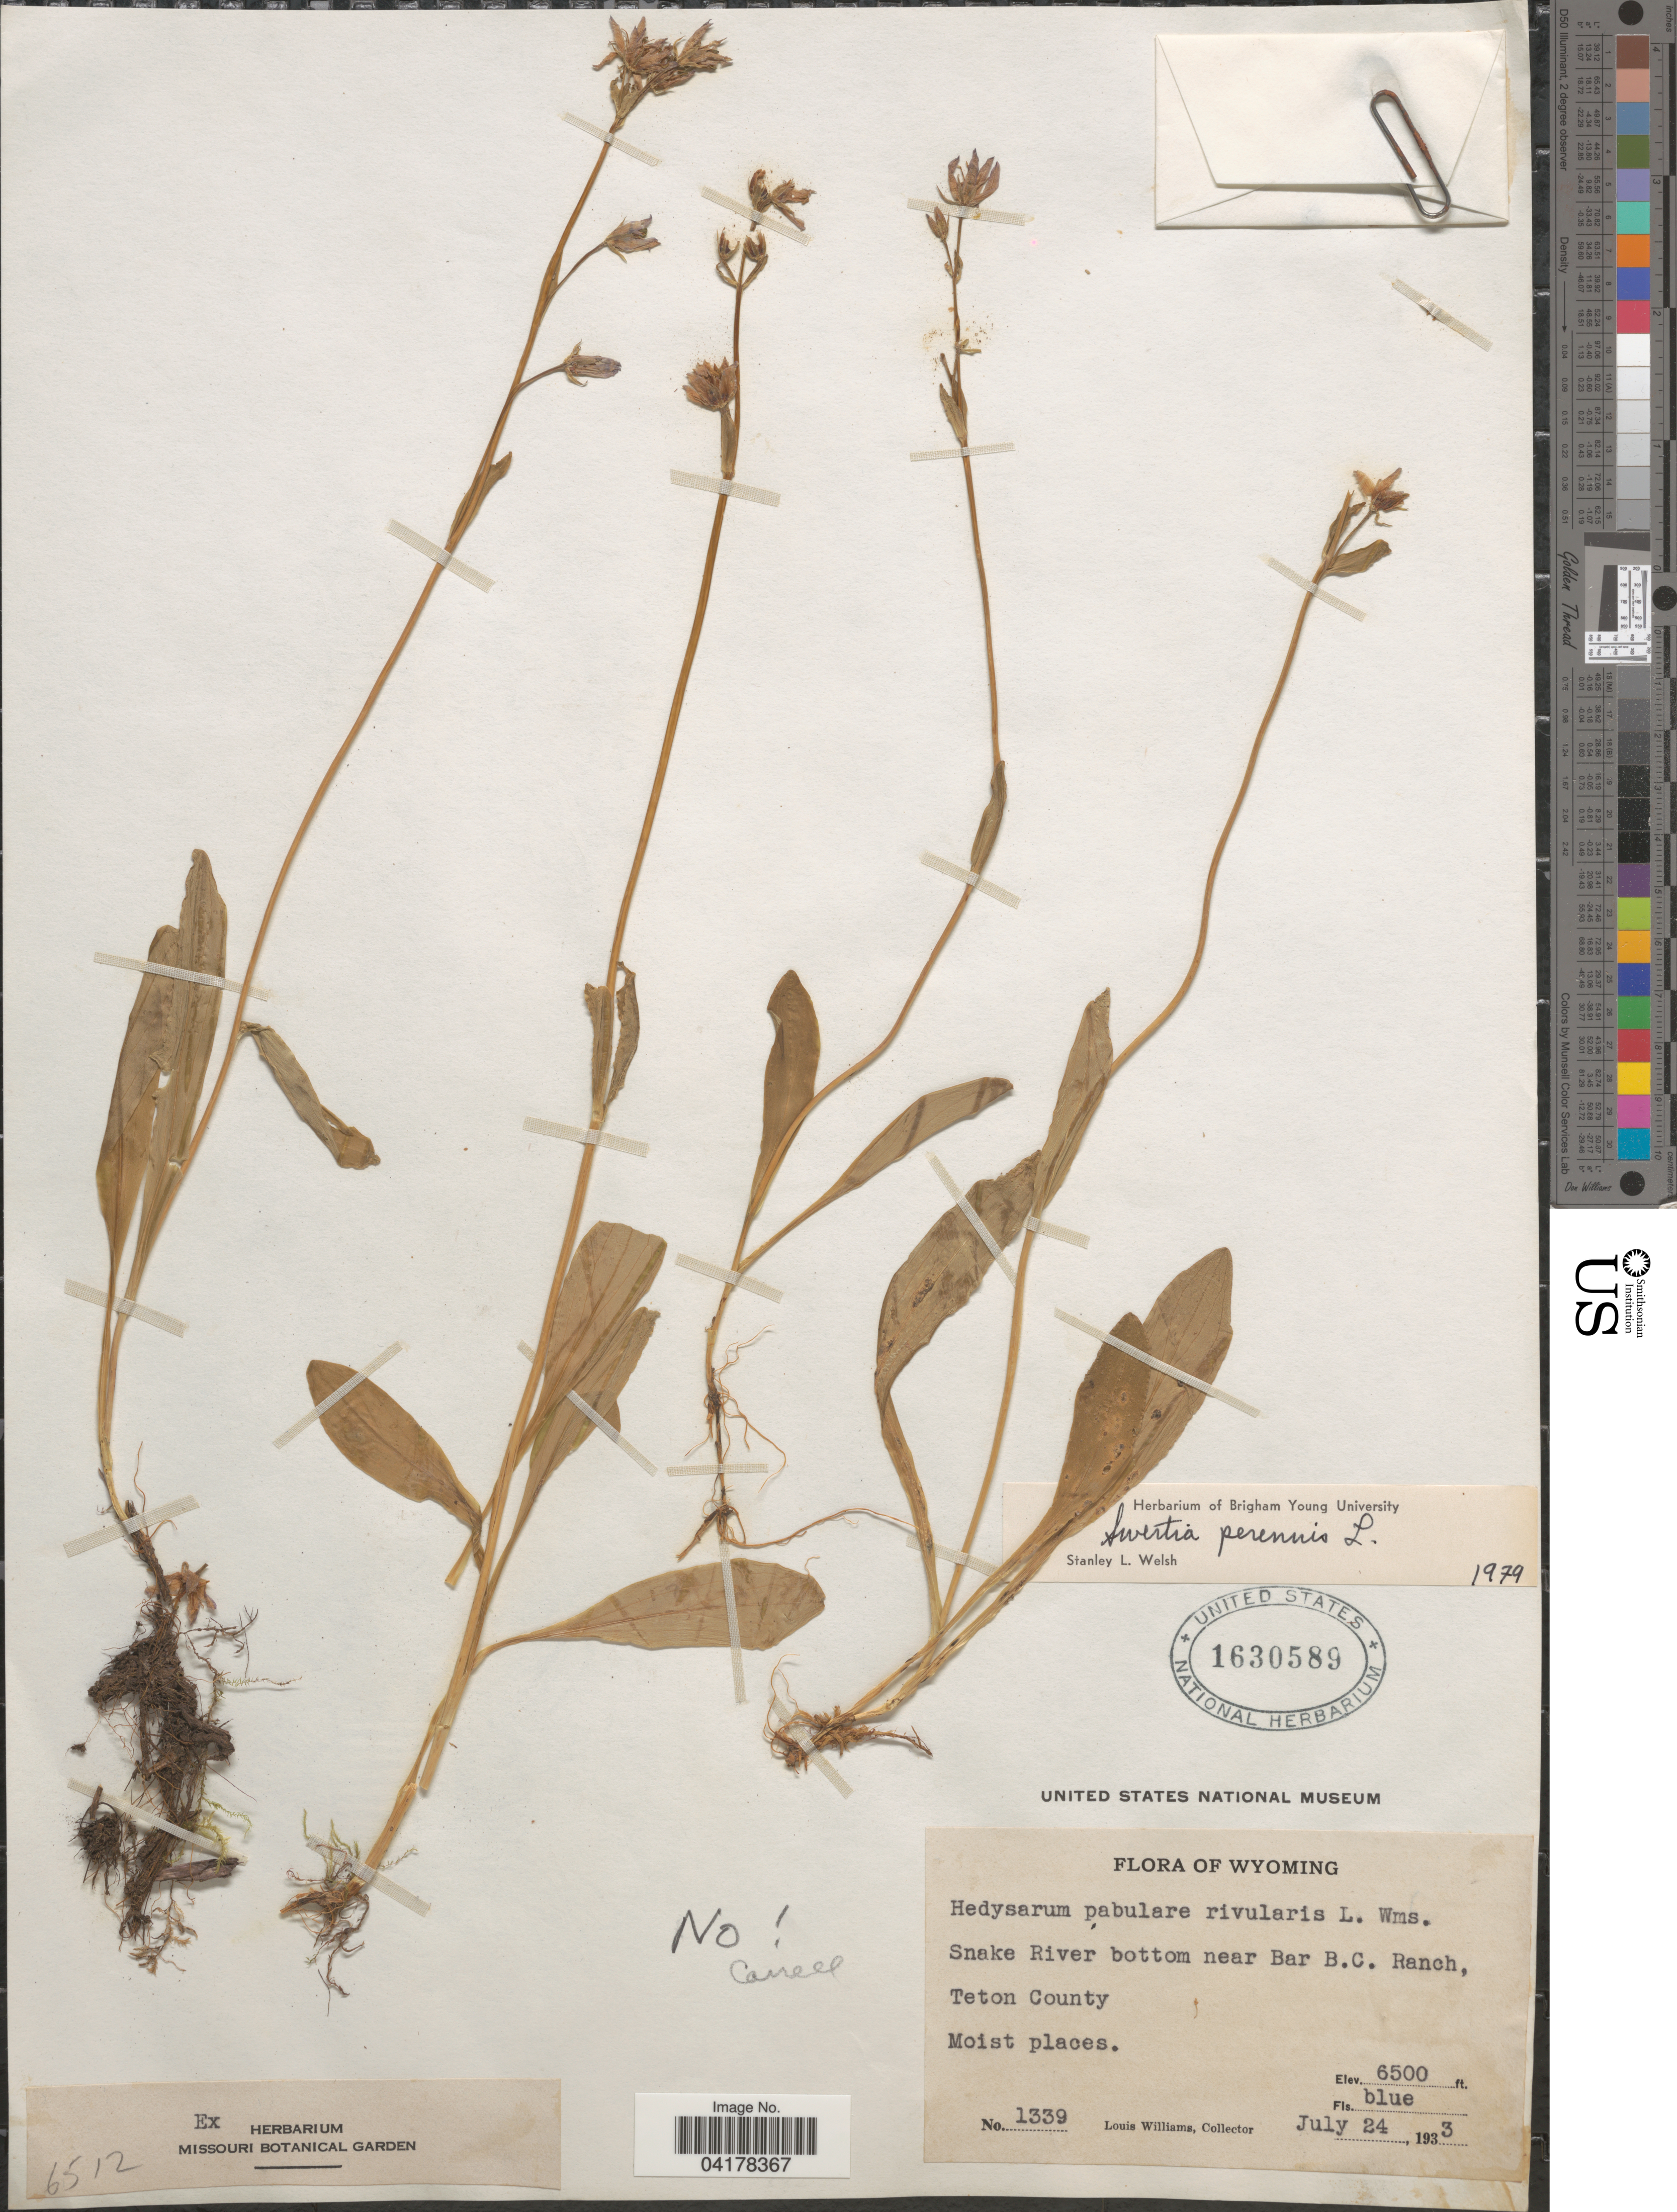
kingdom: Plantae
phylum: Tracheophyta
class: Magnoliopsida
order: Gentianales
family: Gentianaceae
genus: Swertia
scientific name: Swertia perennis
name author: L.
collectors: L. G. Williams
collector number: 1339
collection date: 1933-07-24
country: United States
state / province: Wyoming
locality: Snake River bottom near Bar B. C. Ranch, Teton County.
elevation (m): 1981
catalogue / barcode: US 1630589